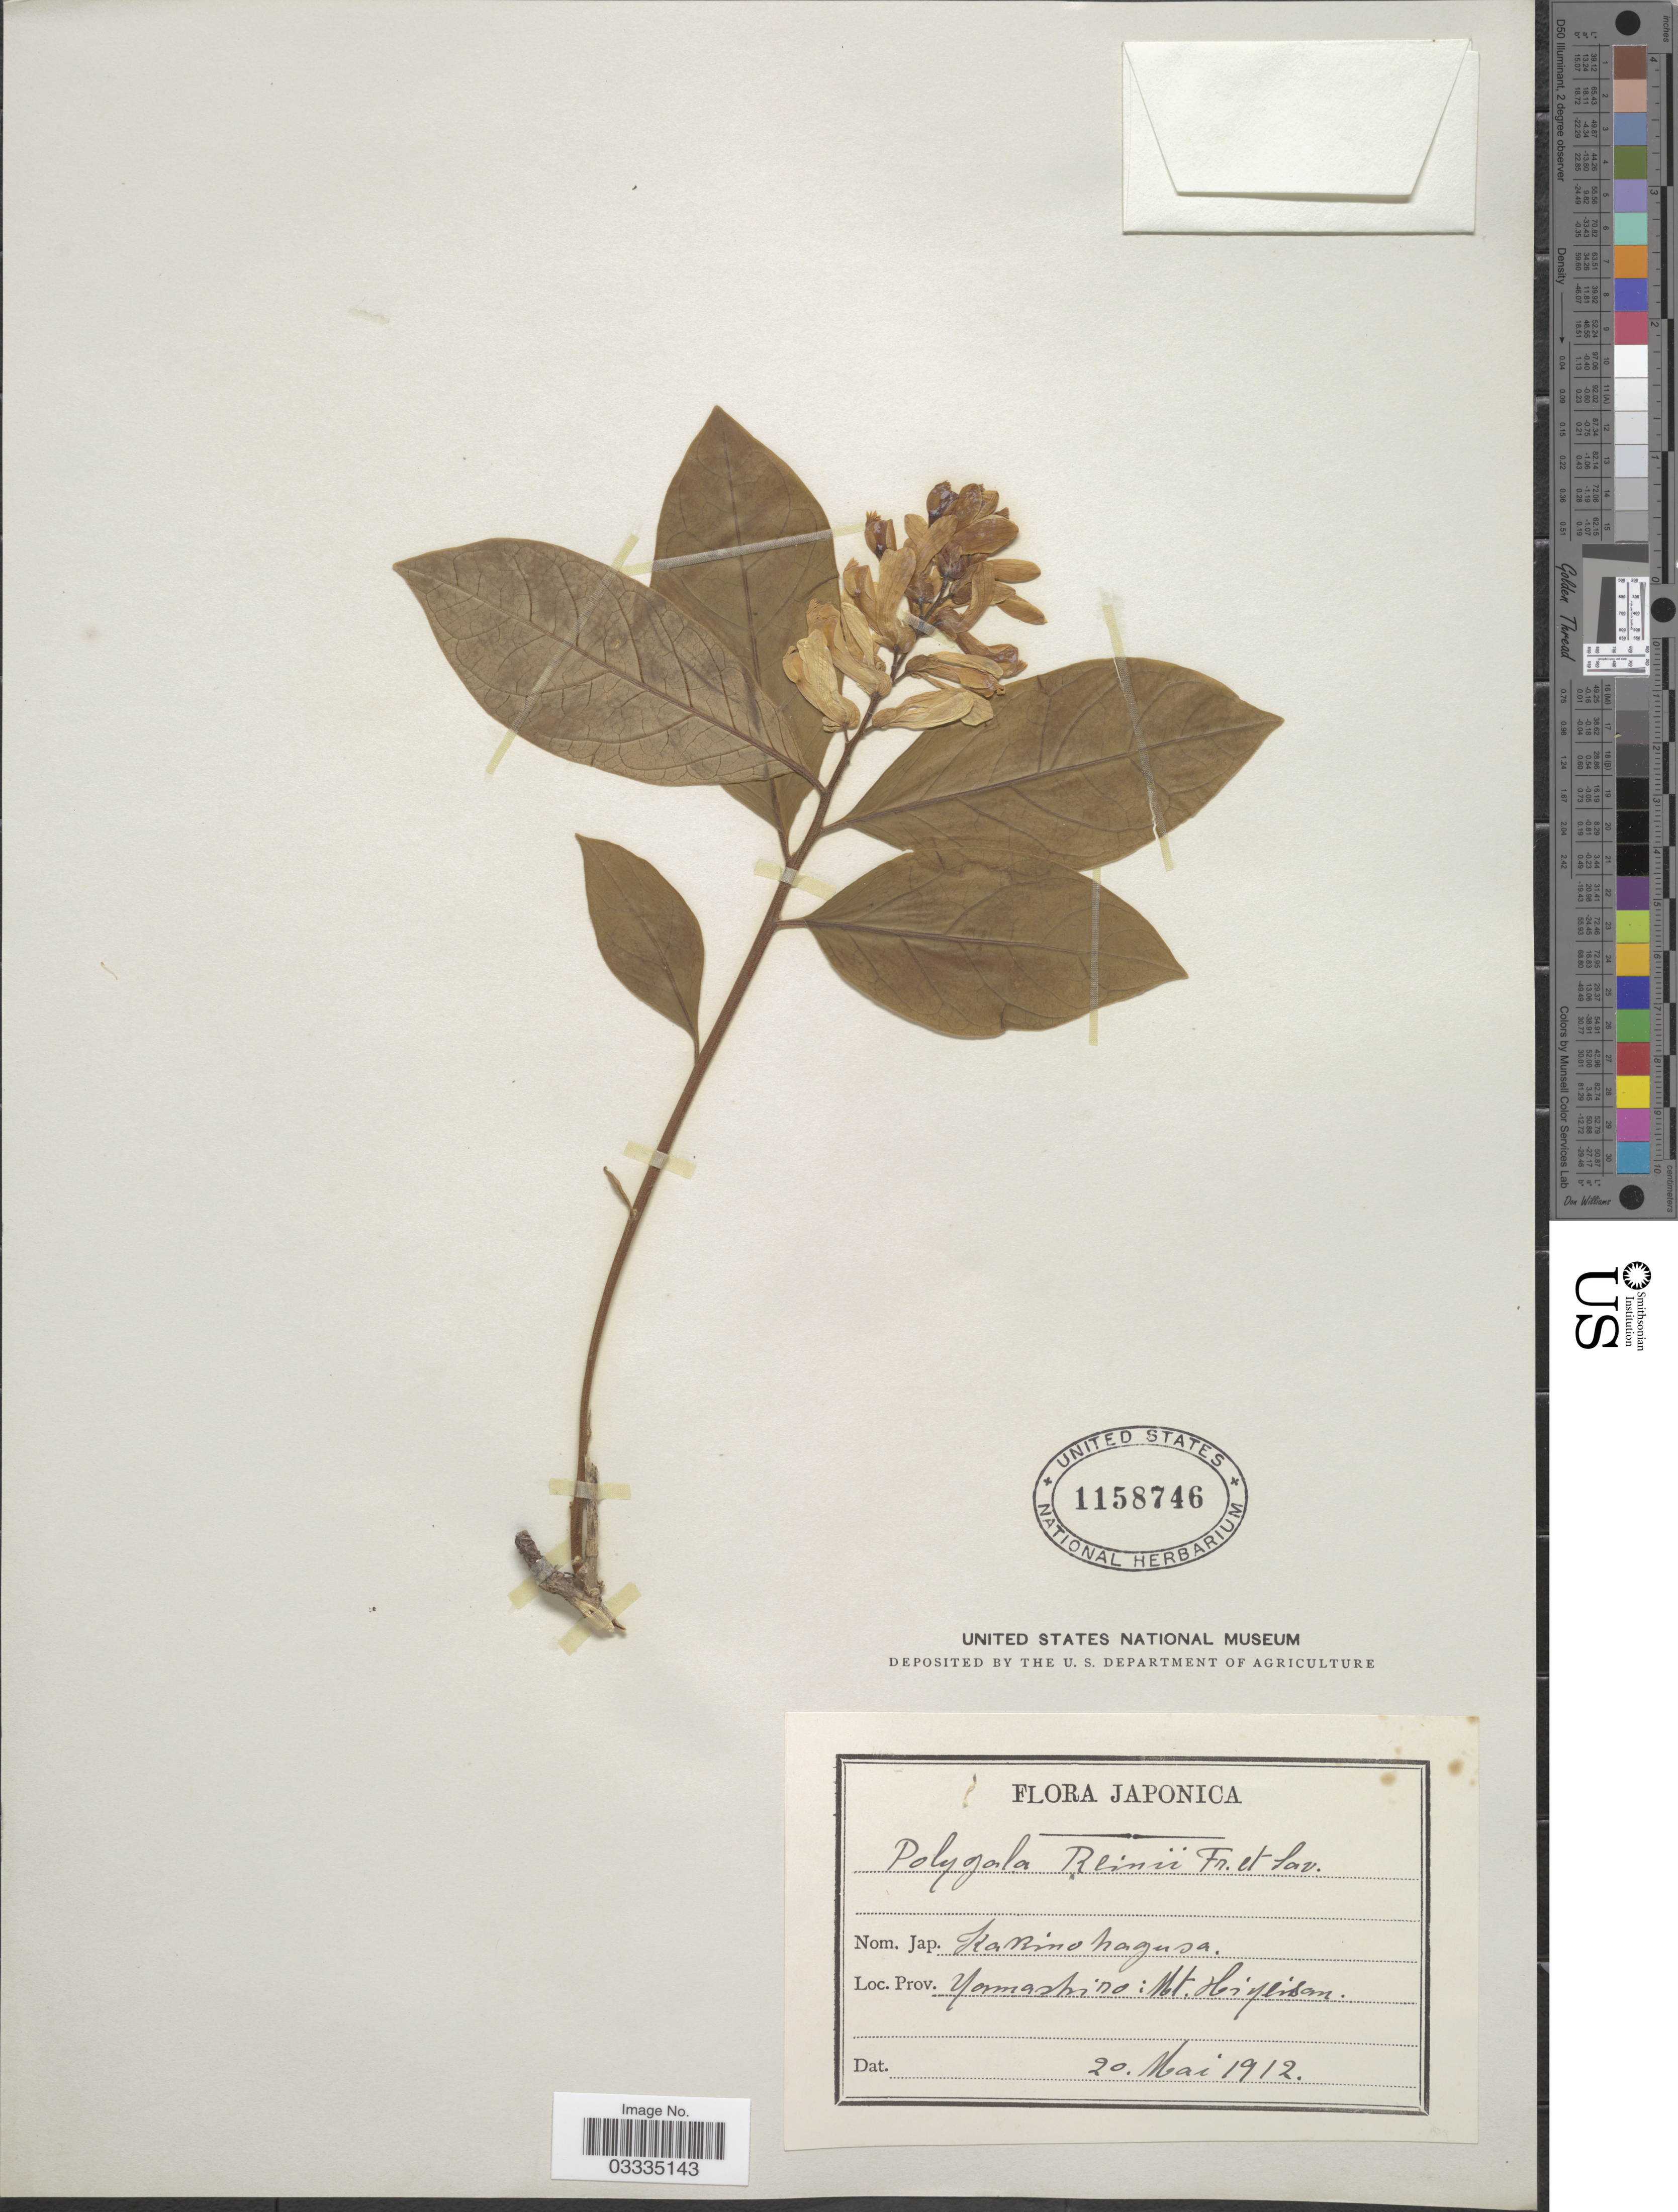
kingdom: Plantae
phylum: Tracheophyta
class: Magnoliopsida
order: Fabales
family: Polygalaceae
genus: Polygala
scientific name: Polygala reinii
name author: Franch. & Sav.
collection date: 1912-05-20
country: Japan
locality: Yamashiro: Mt. Hiyeisan.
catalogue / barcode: US 1158746